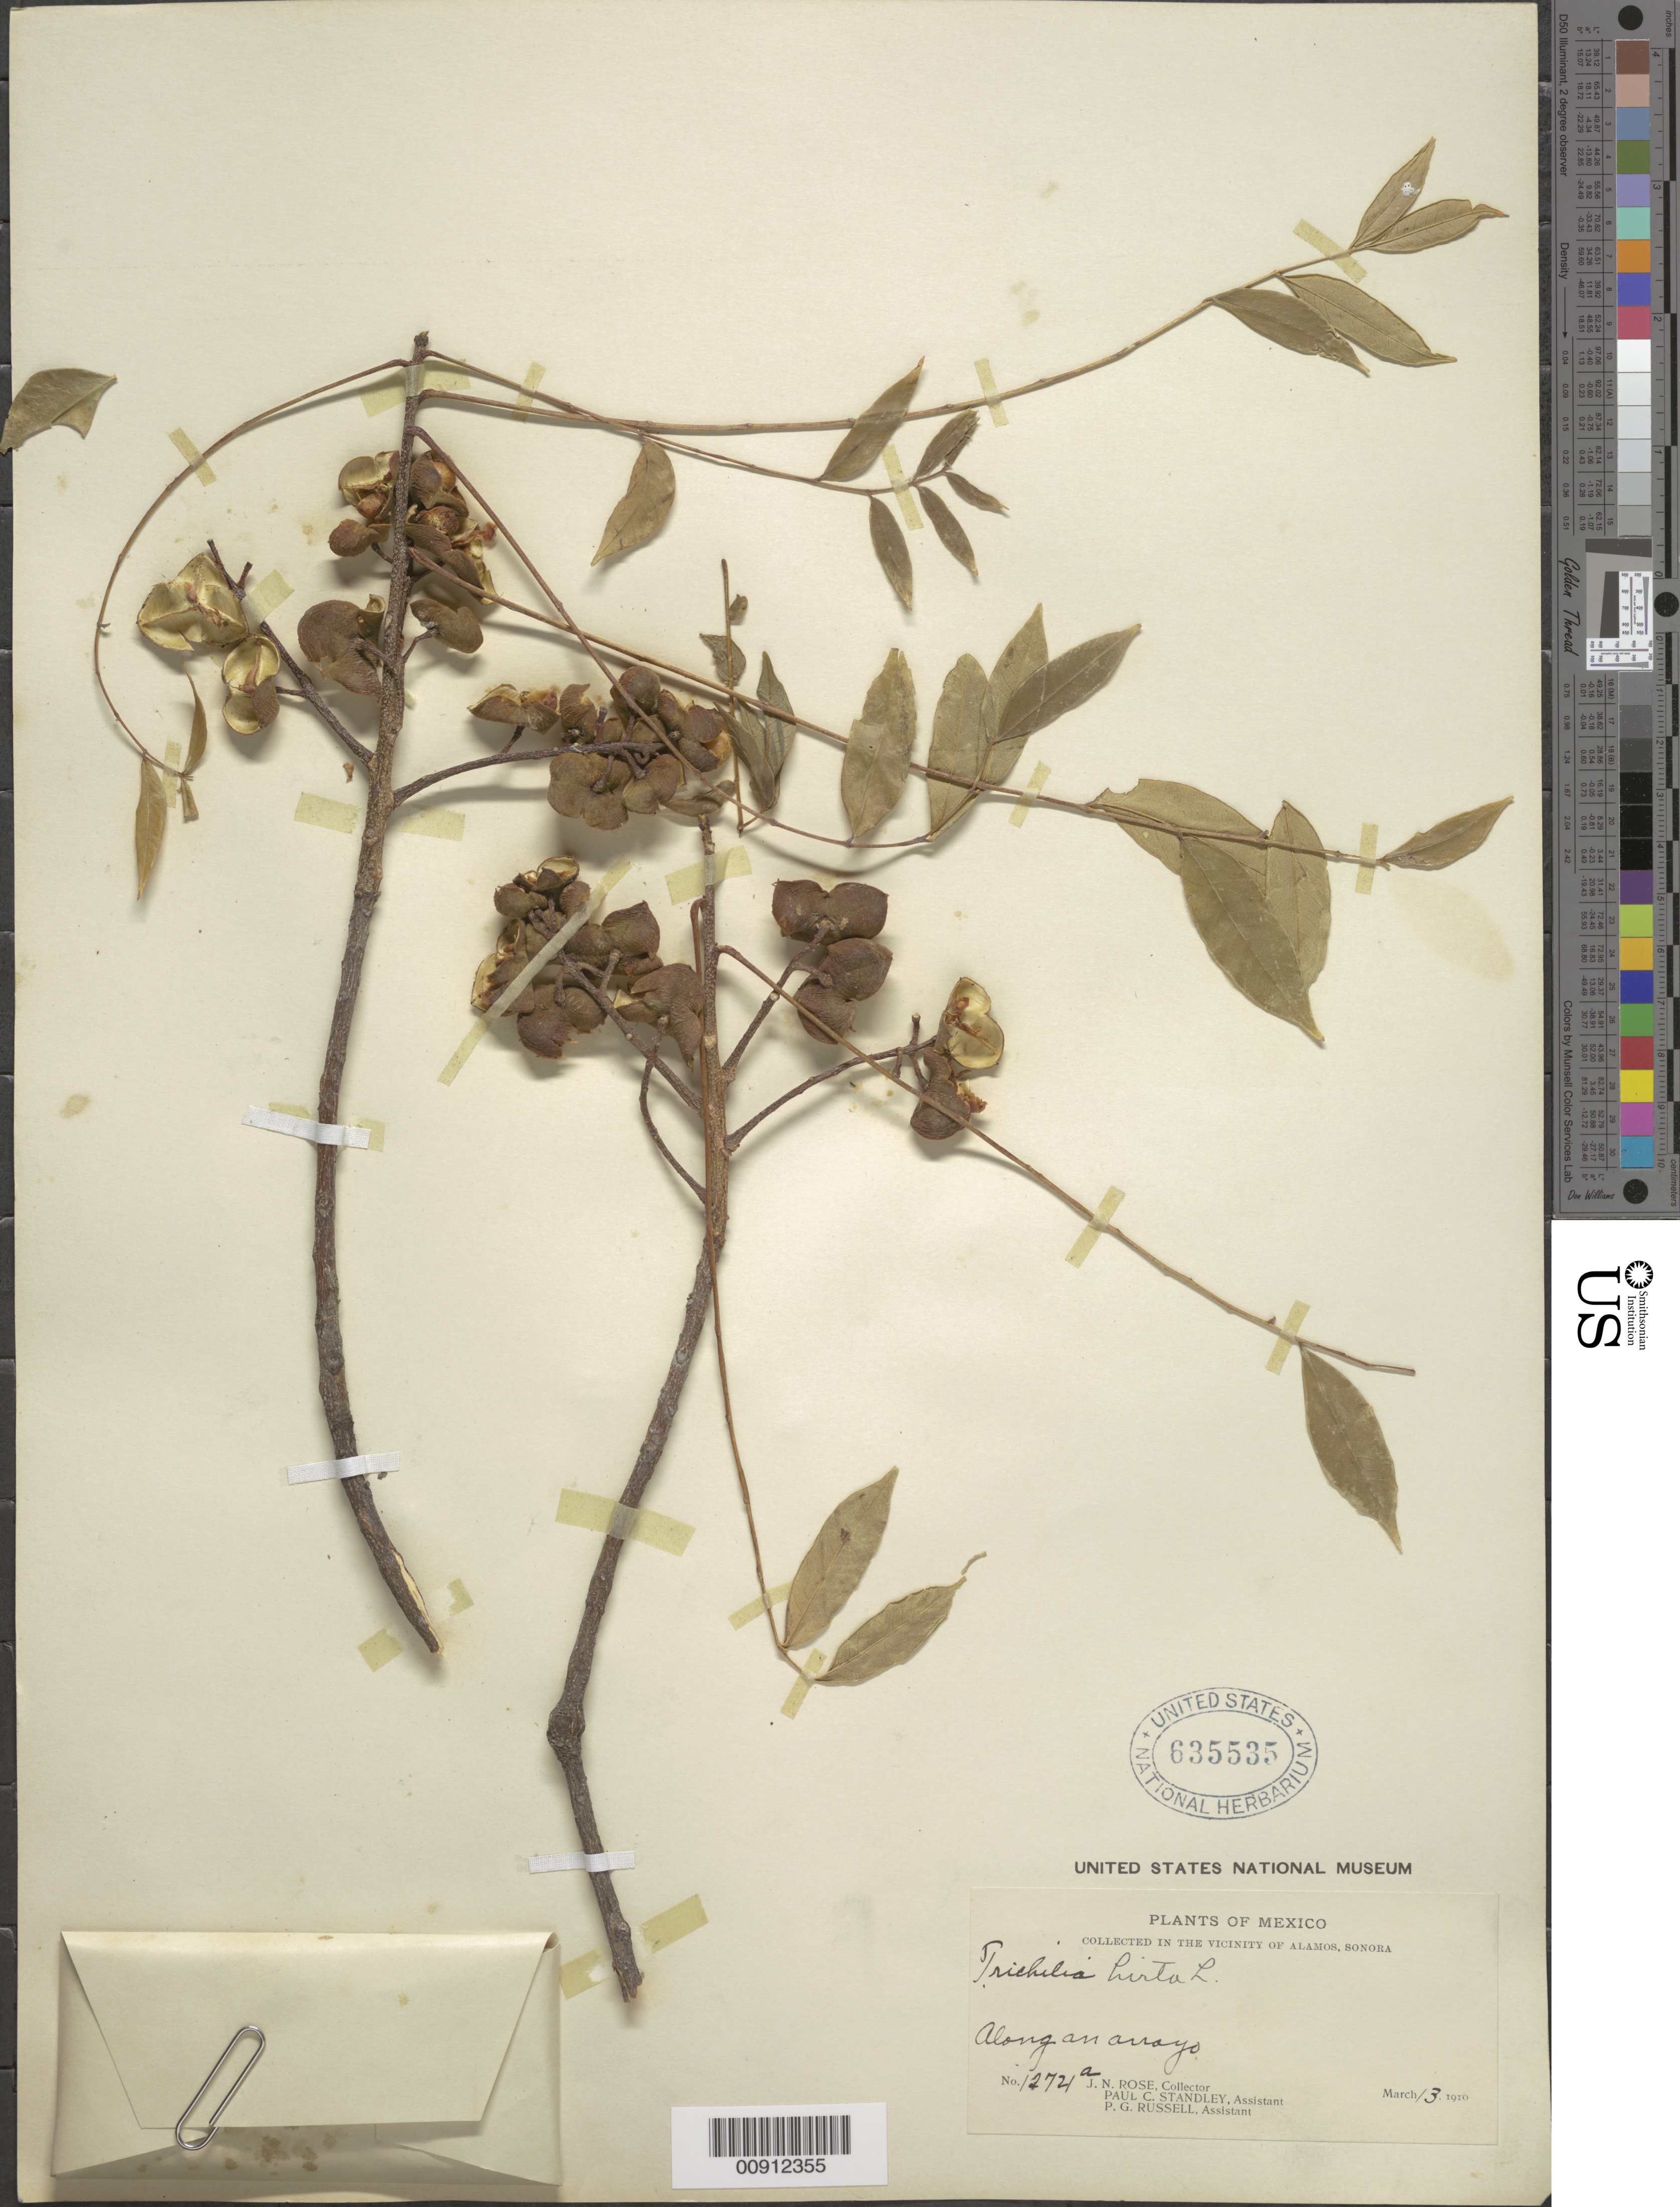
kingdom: Plantae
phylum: Tracheophyta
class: Magnoliopsida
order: Sapindales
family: Meliaceae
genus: Trichilia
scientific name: Trichilia hirta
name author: L.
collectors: J. N. Rose, P. C. Standley & P. G. Russell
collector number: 1274 a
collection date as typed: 13 Mar 1910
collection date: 1910-03-13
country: Mexico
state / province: Sonora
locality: Vicinity of Alamos, Sonora.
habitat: Along an arroyo.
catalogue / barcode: US 635535